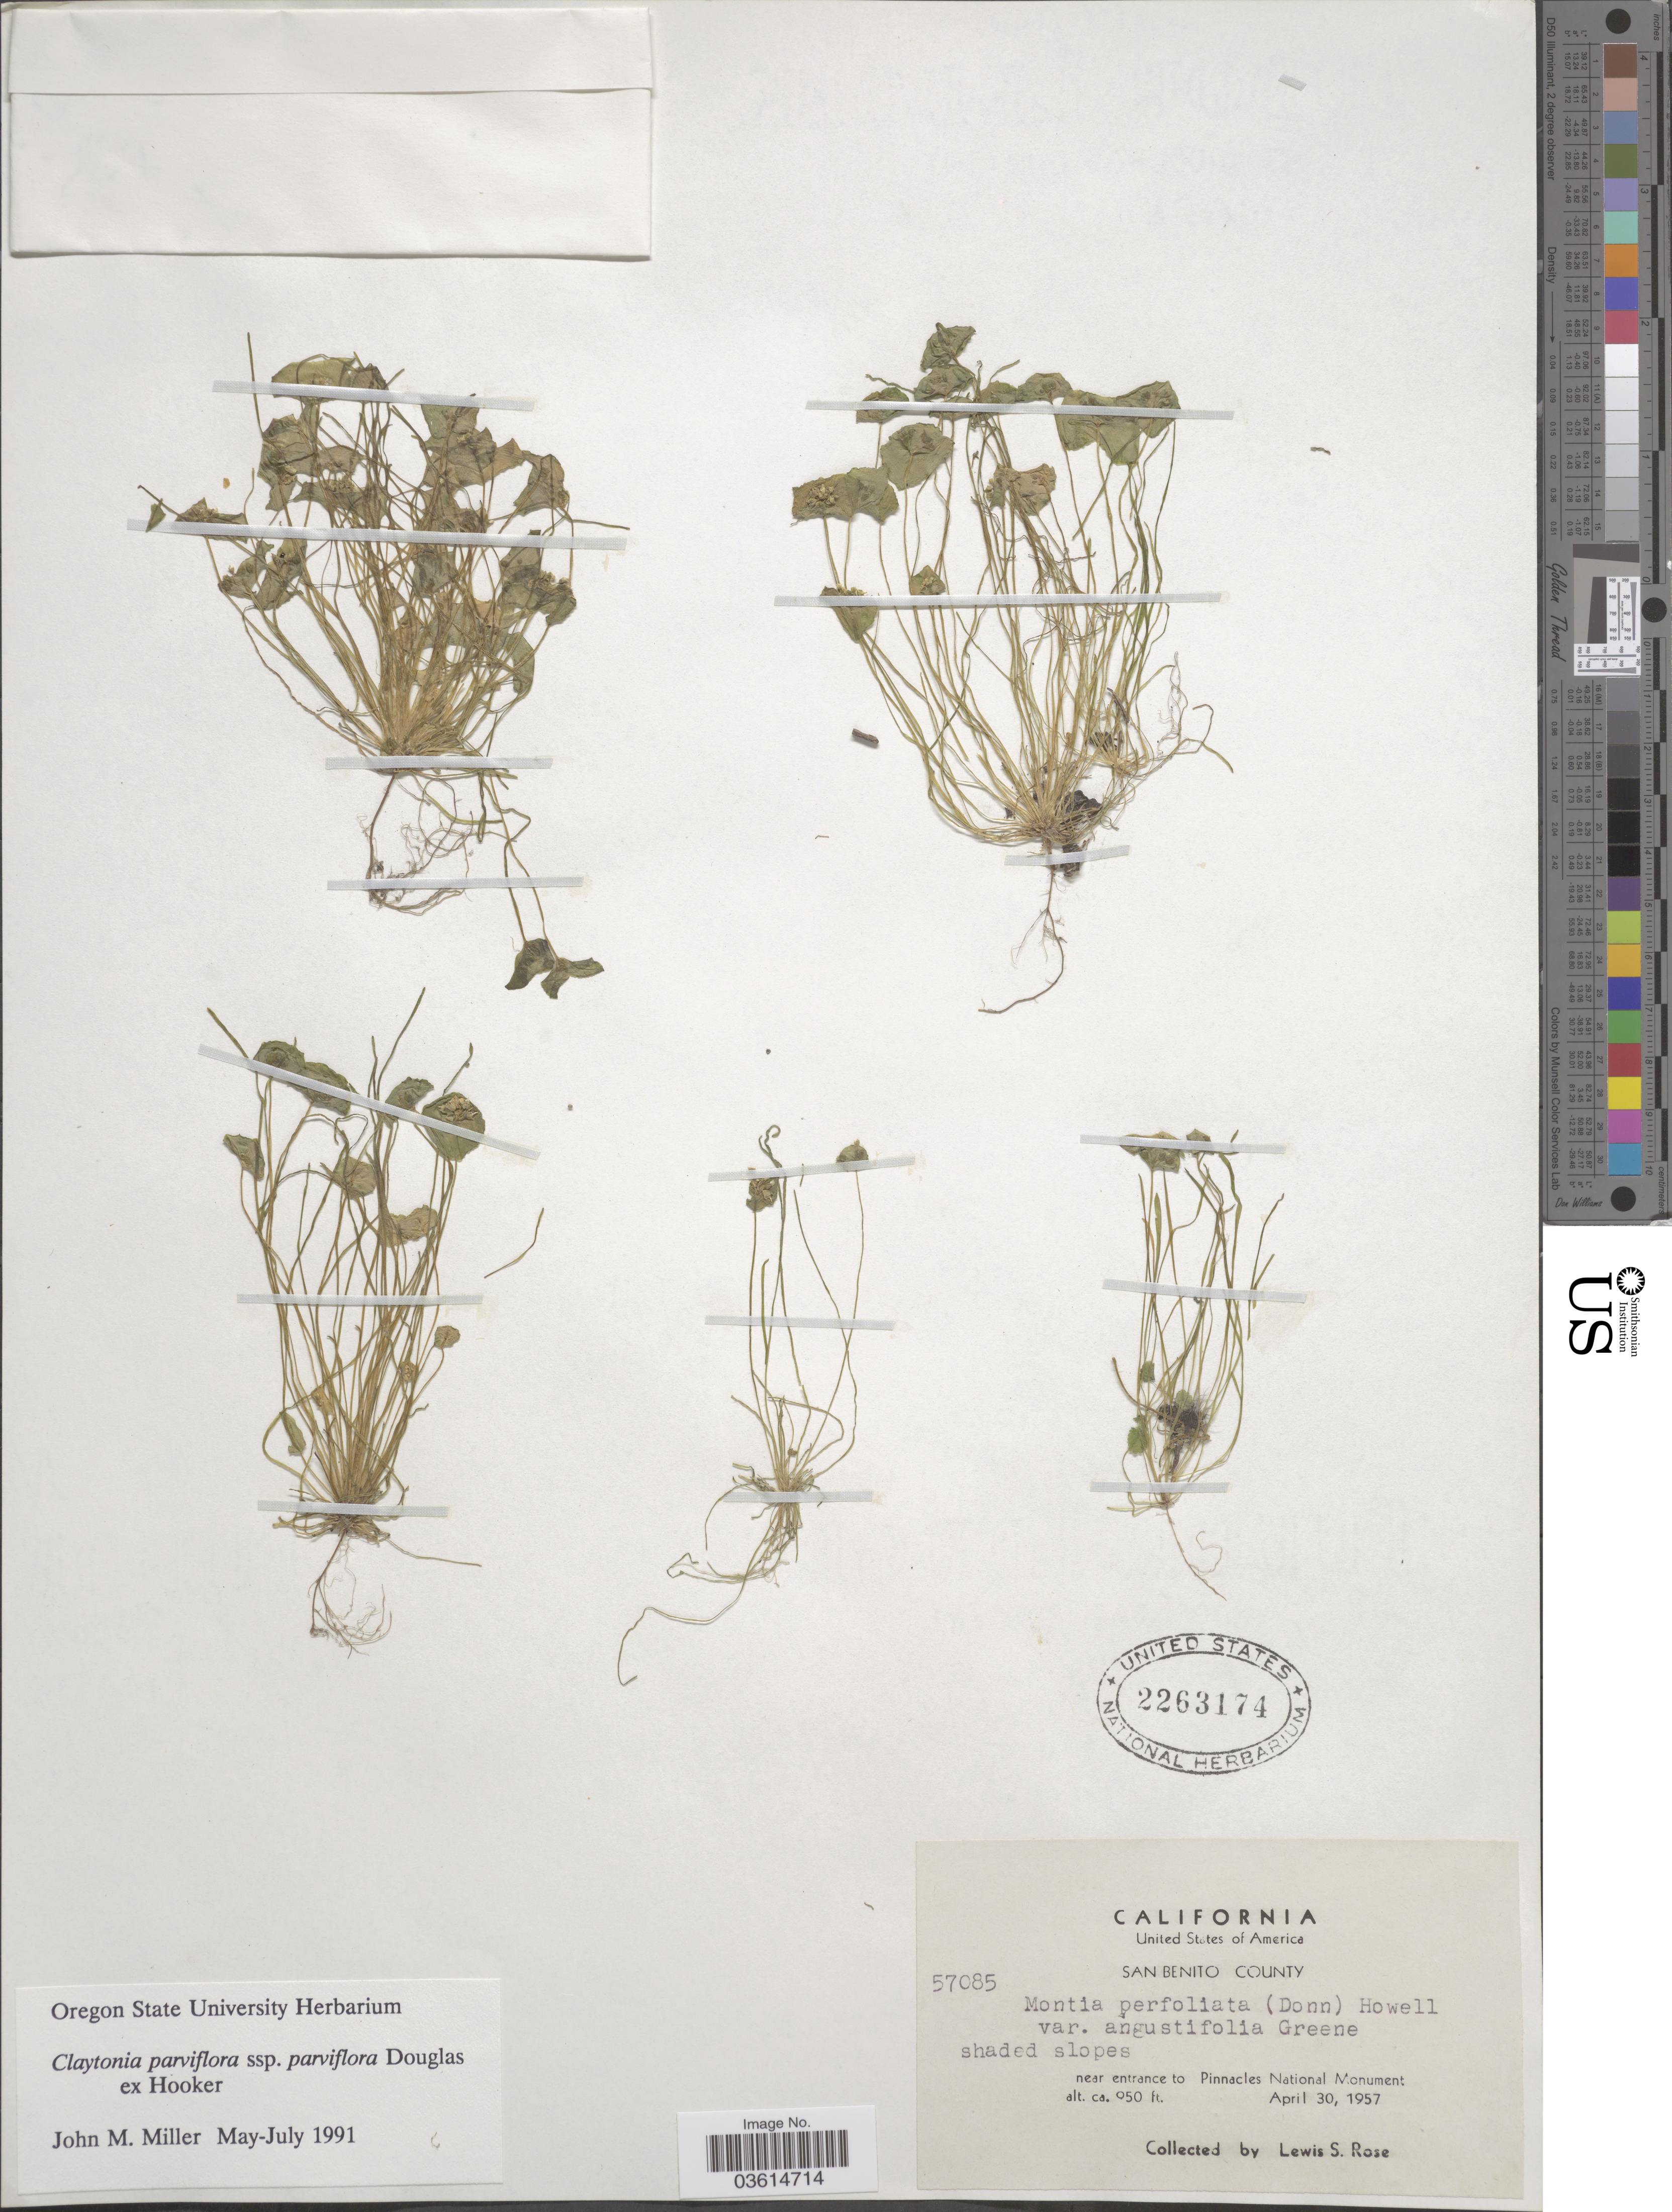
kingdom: Plantae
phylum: Tracheophyta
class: Magnoliopsida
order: Caryophyllales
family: Montiaceae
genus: Claytonia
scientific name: Claytonia parviflora subsp. parviflora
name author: Douglas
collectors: L. S. Rose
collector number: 57085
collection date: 1957-04-30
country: United States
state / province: California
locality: United States of America. Near entrance to Pinnacles National Monument.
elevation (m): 15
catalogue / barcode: US 2263174